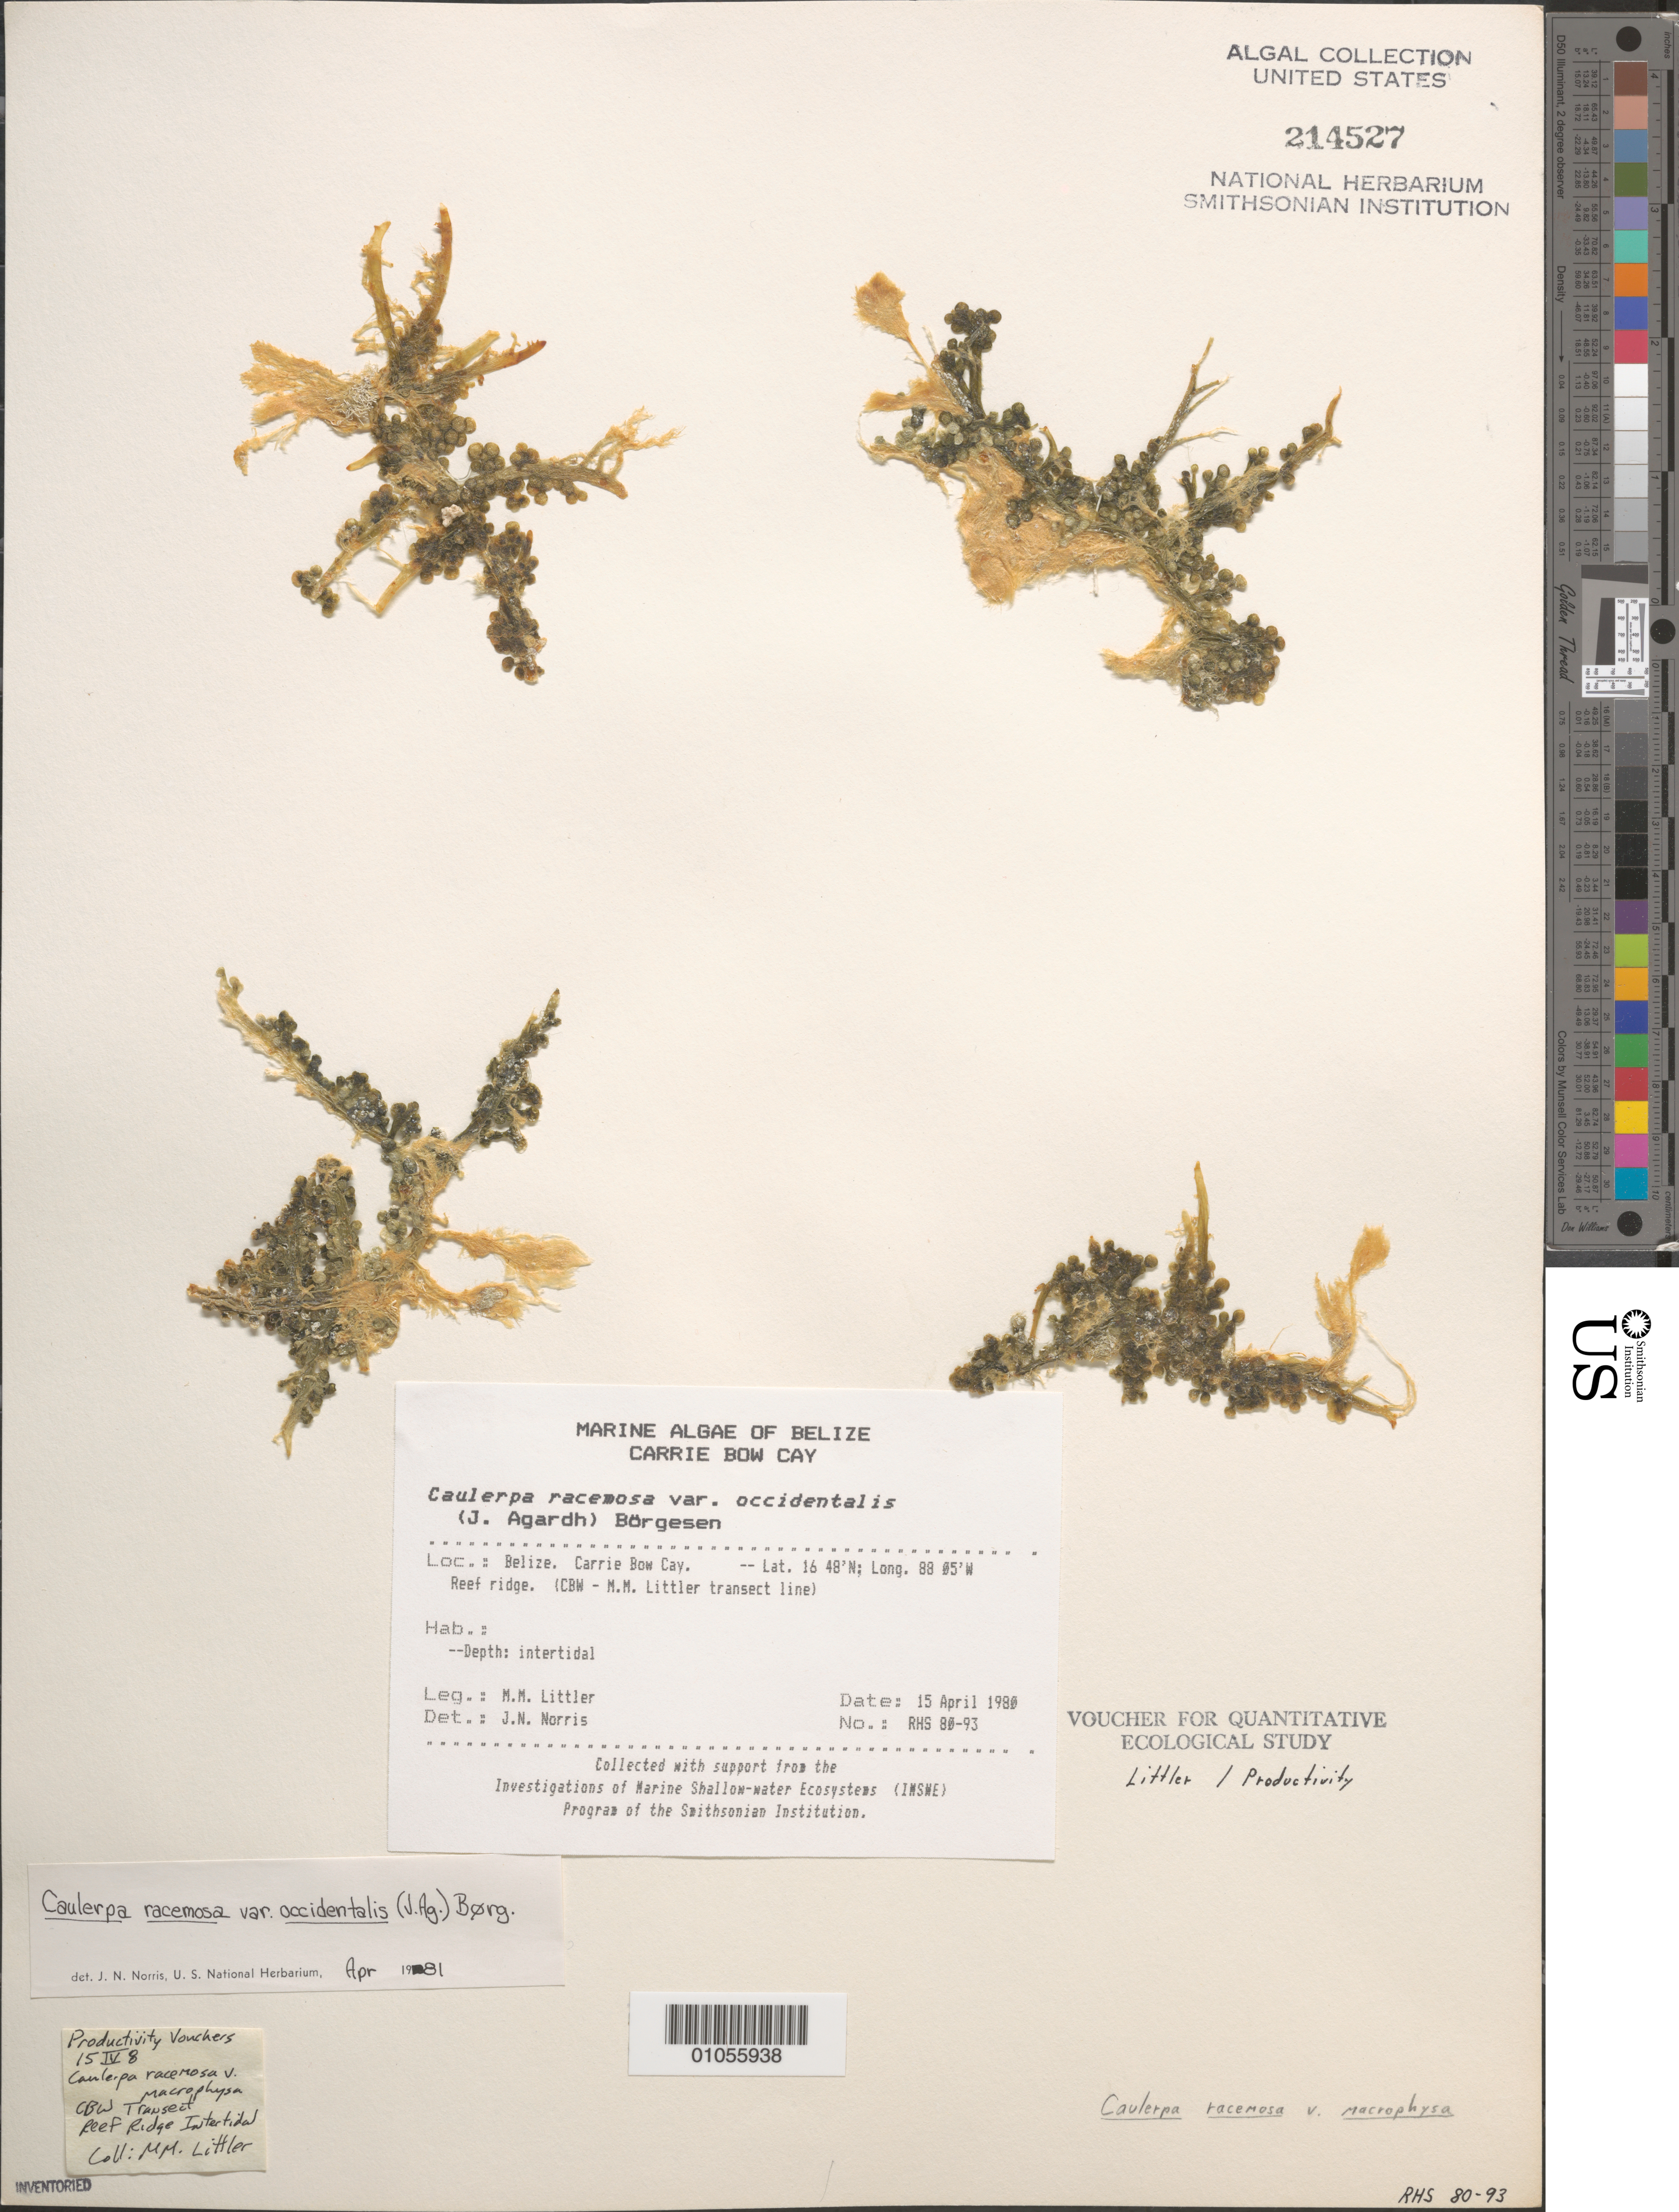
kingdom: Plantae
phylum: Chlorophyta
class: Ulvophyceae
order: Bryopsidales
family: Caulerpaceae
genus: Caulerpa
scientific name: Caulerpa racemosa var. occidentalis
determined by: Norris, James N.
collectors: M. M. Littler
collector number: RHS 80-93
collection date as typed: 15 Apr 1980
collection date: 1980-04-15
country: Belize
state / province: Stann Creek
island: Carrie Bow Cay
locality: Reef ridge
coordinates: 16 48'N, 88 05'W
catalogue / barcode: US 214527